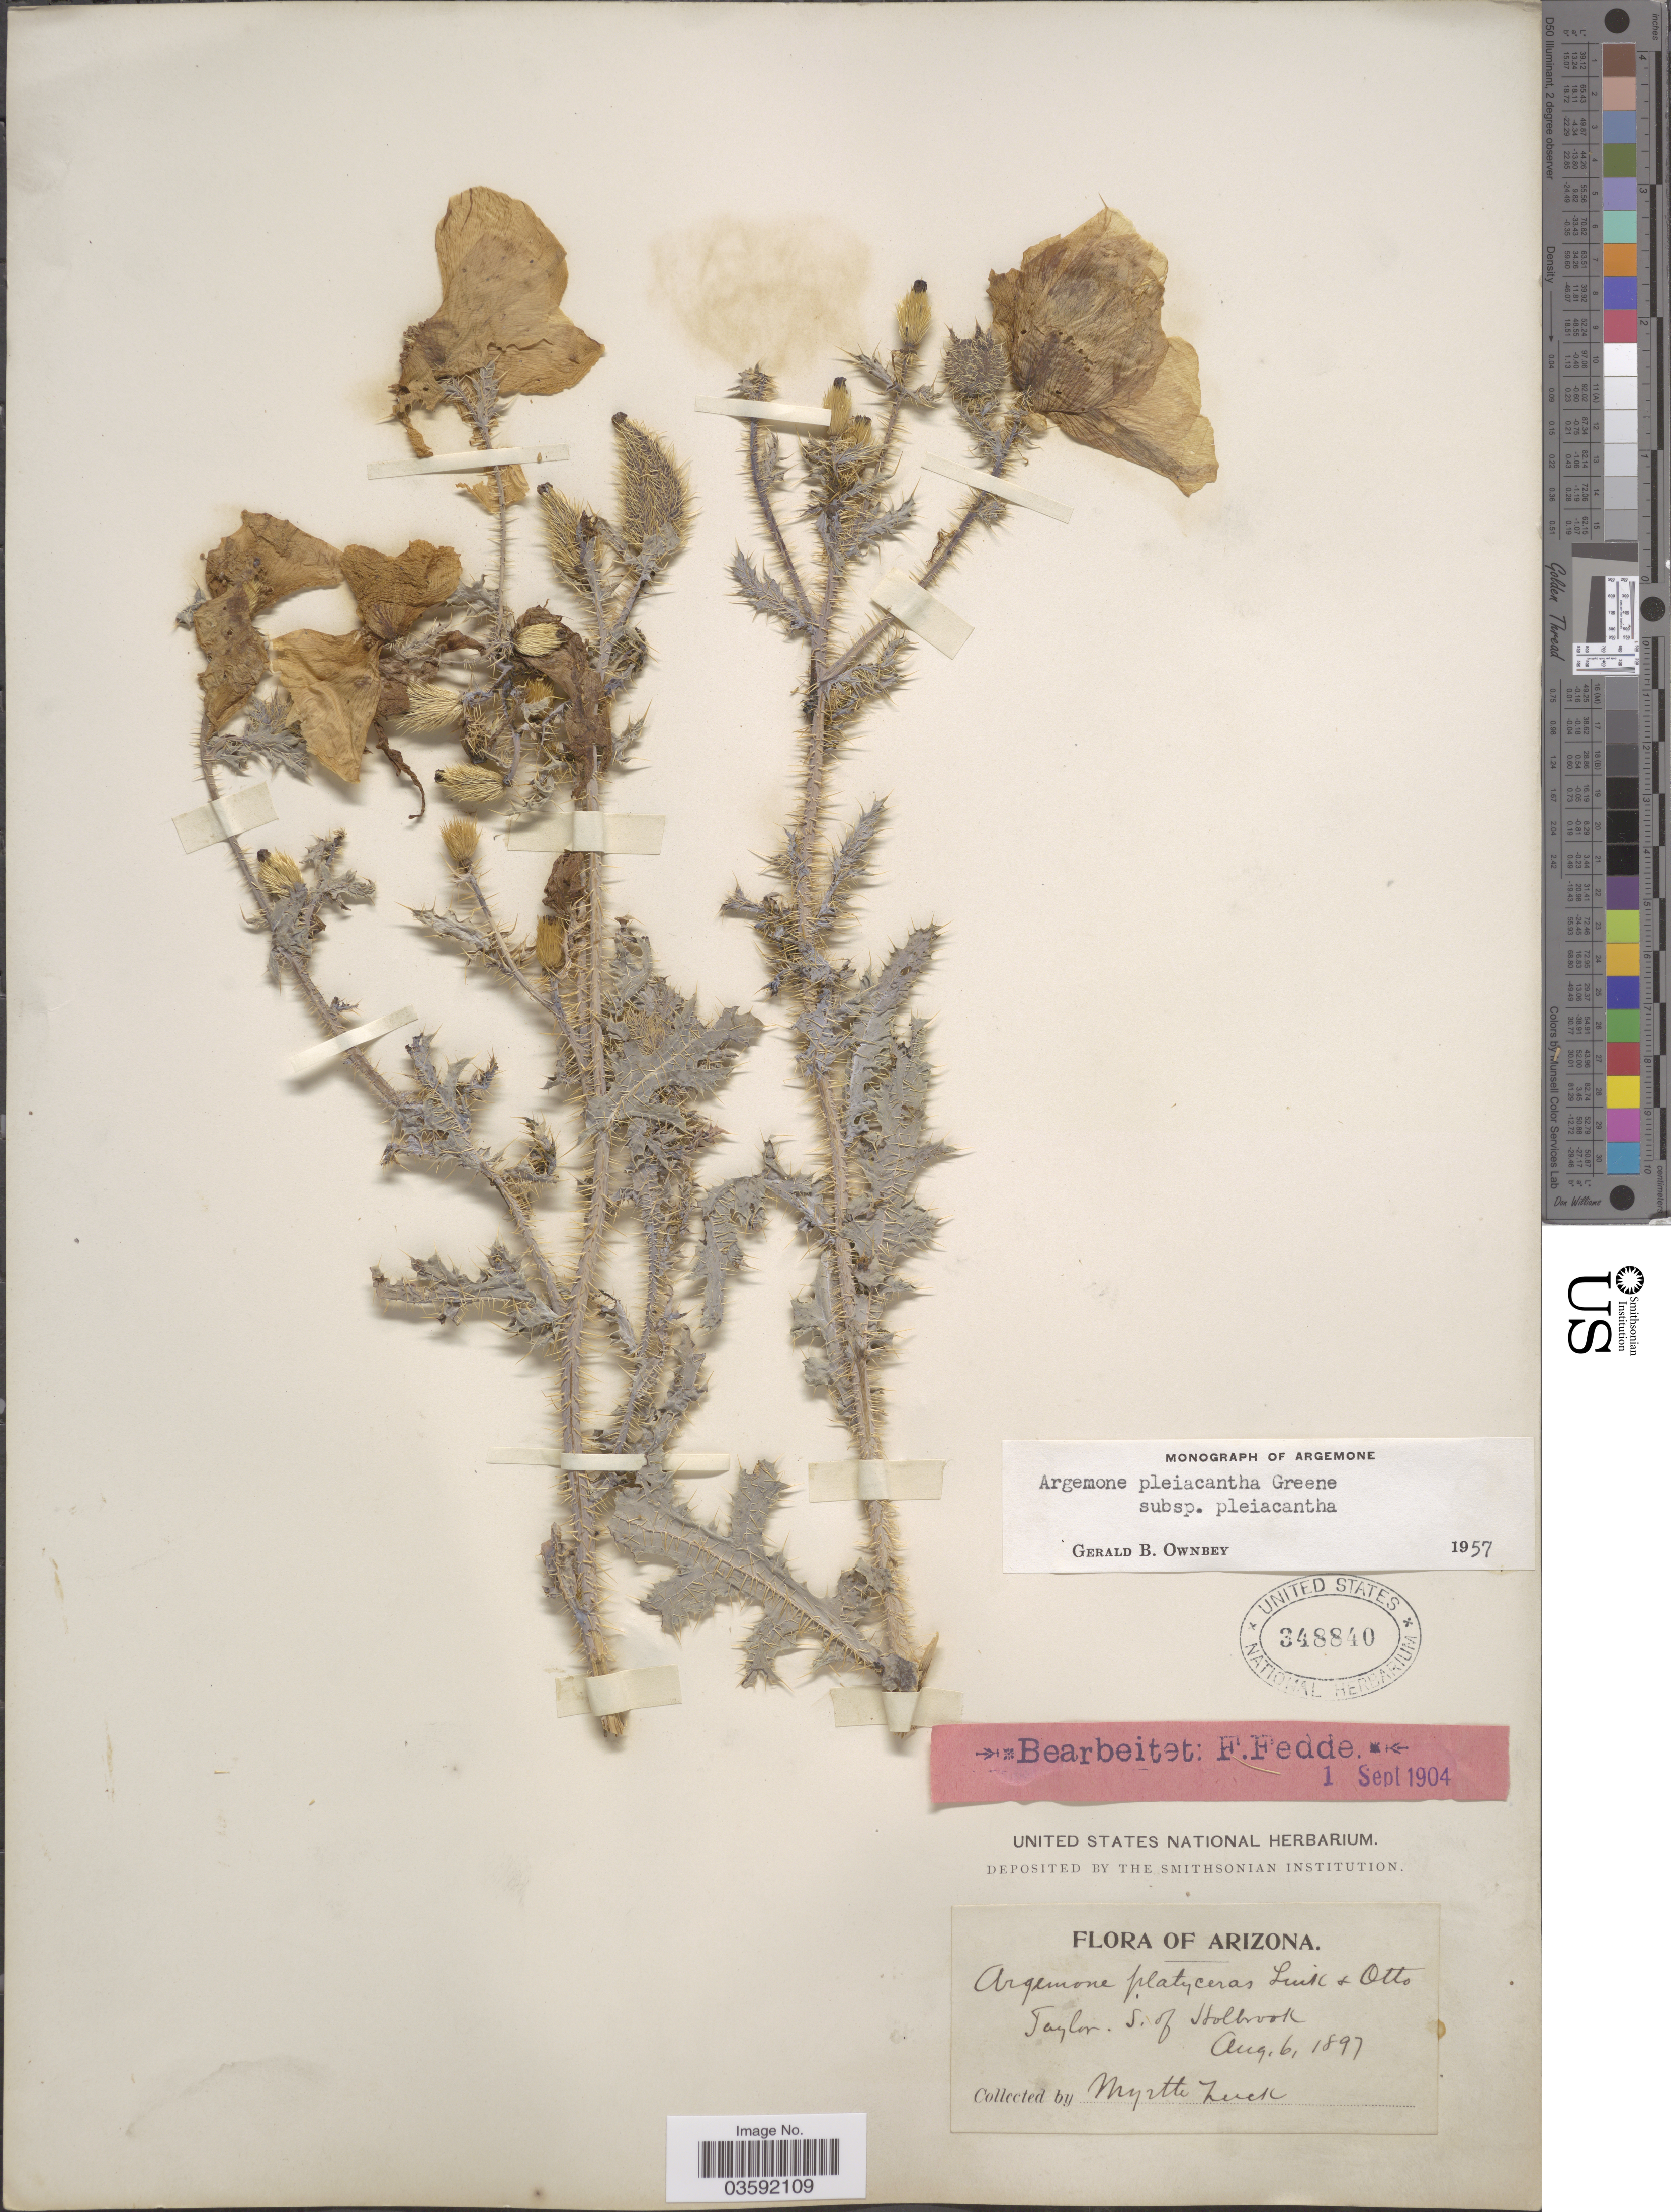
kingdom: Plantae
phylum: Tracheophyta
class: Magnoliopsida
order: Ranunculales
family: Papaveraceae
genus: Argemone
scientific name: Argemone pleiacantha subsp. pleiacantha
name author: Greene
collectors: M. Zuck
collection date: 1897-08-06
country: United States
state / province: Arizona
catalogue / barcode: US 348840